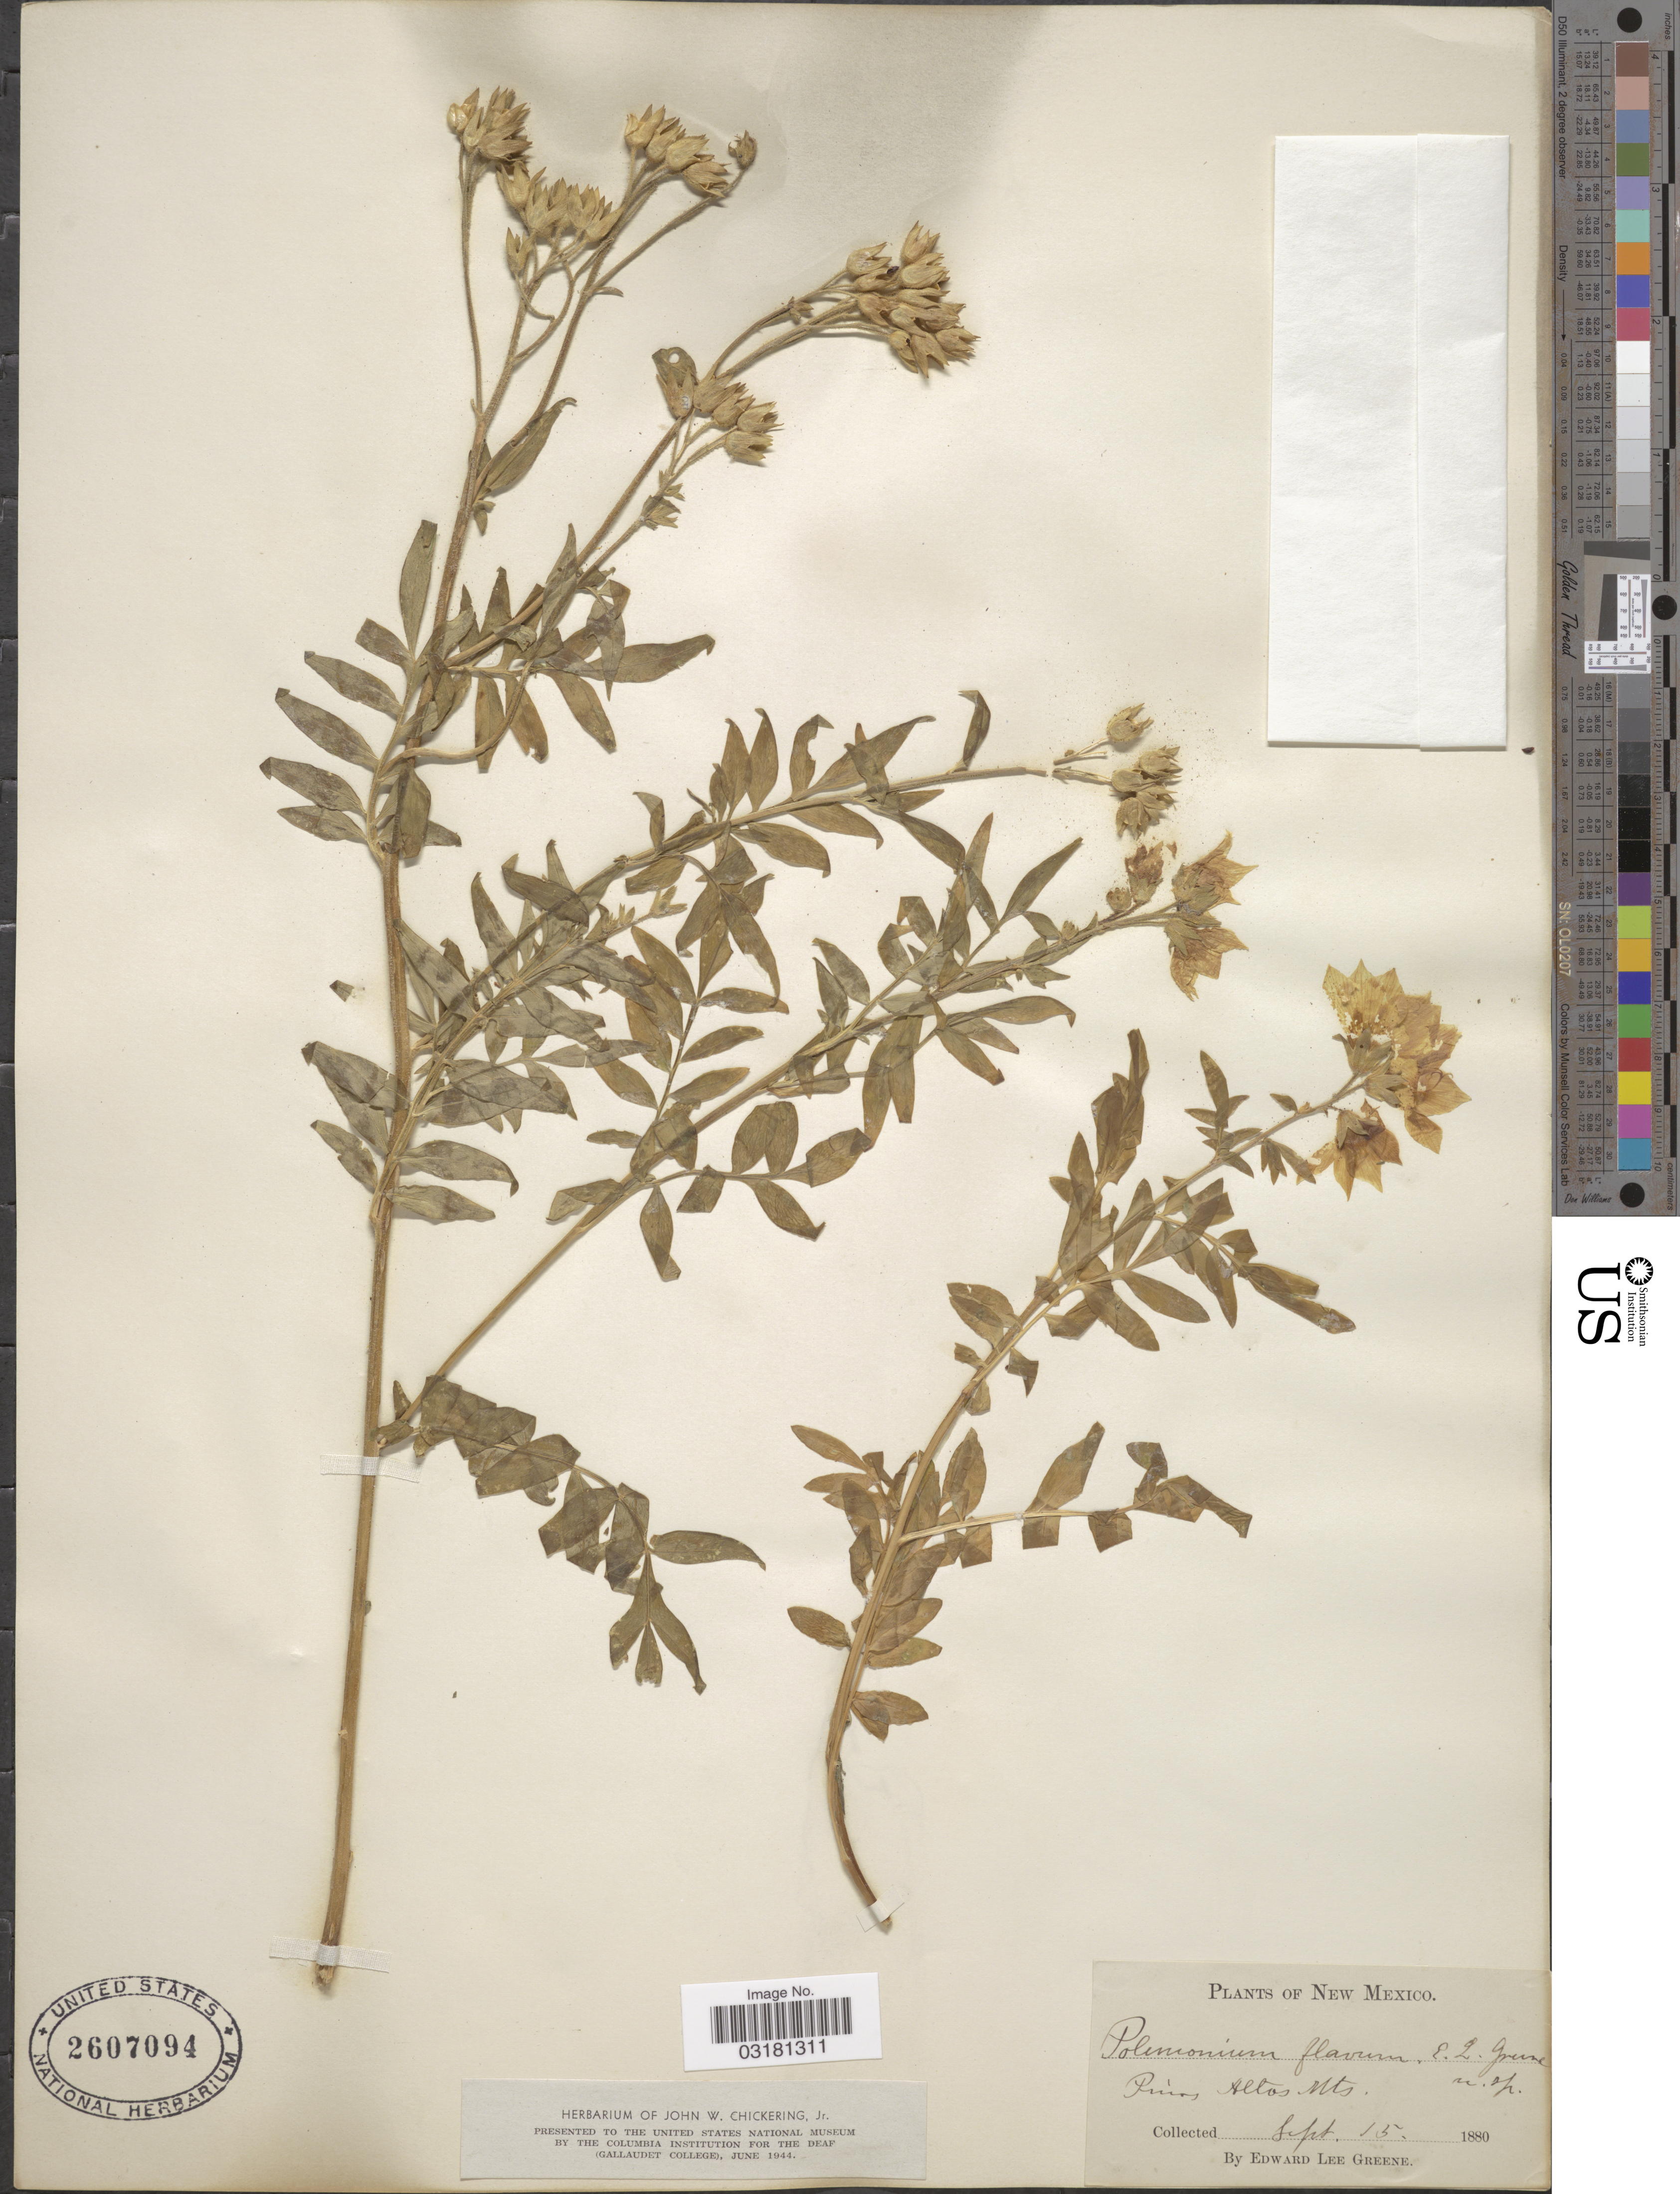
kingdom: Plantae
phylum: Tracheophyta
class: Magnoliopsida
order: Ericales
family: Polemoniaceae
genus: Polemonium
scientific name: Polemonium foliosissimum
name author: A. Gray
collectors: E. L. Greene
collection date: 1880-09-15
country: United States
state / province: New Mexico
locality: Pinos Altos Mts.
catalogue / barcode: US 2607094